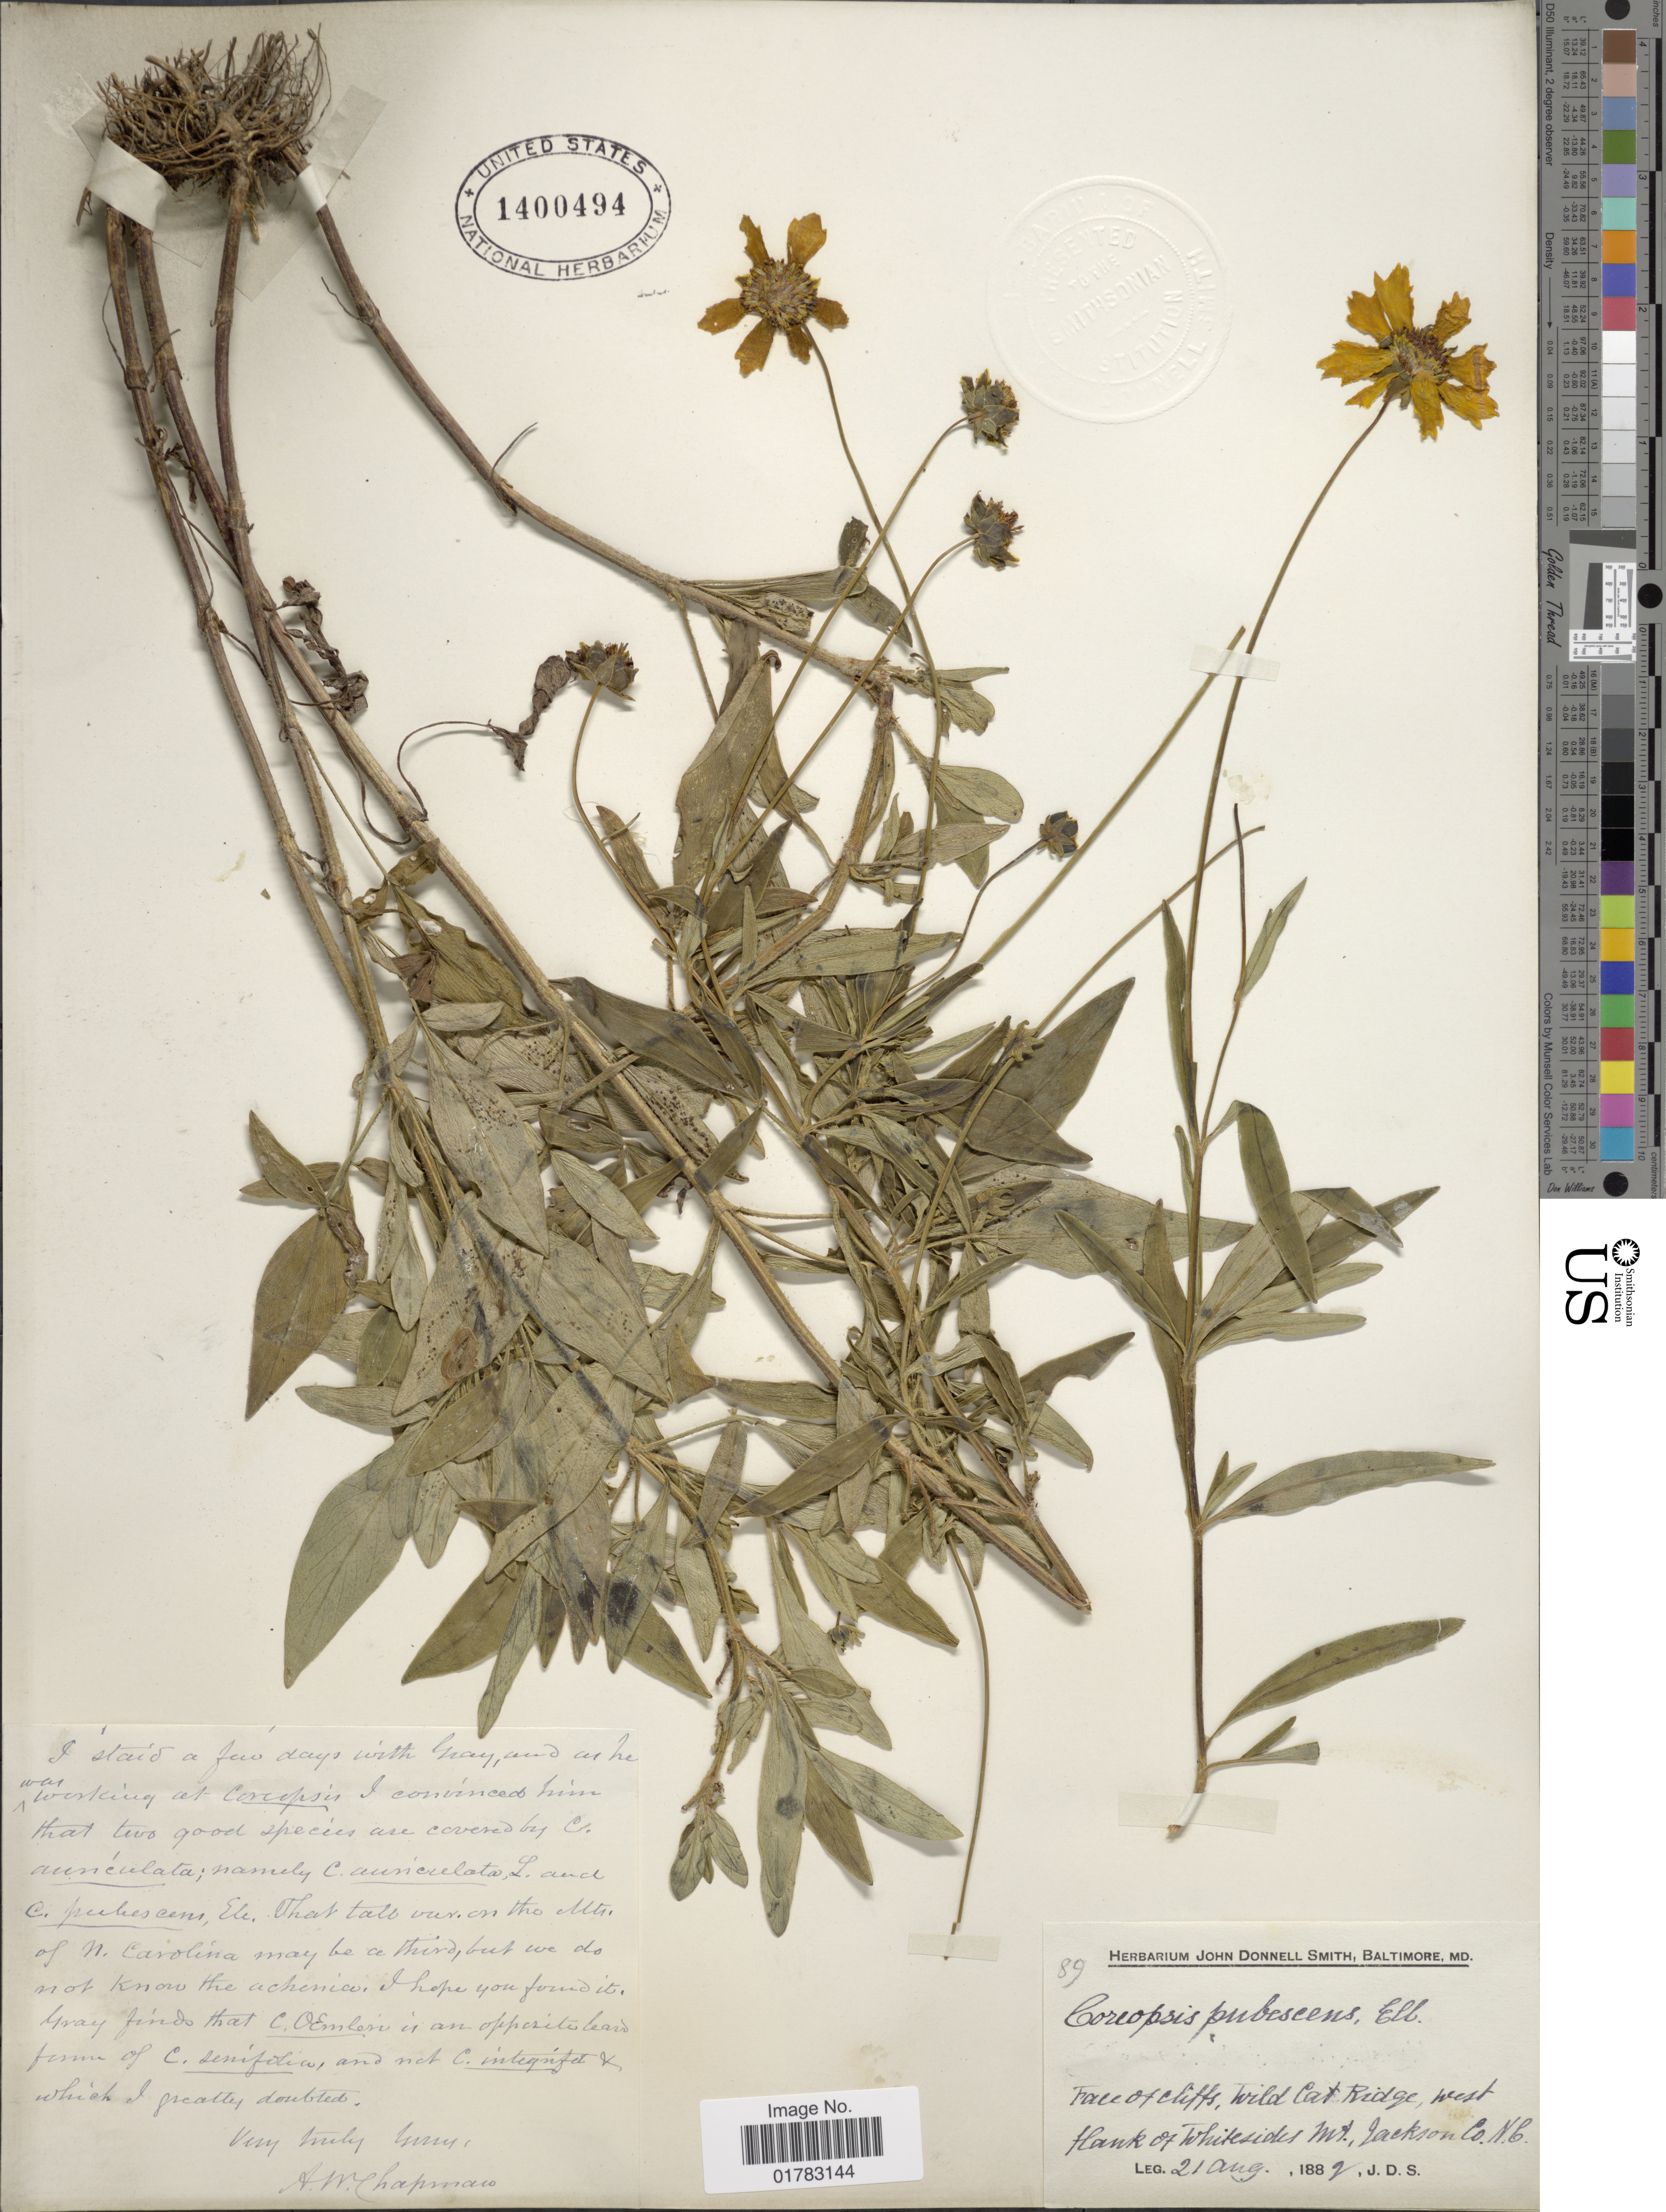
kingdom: Plantae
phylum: Tracheophyta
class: Magnoliopsida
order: Asterales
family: Asteraceae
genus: Coreopsis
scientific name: Coreopsis pubescens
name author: Elliott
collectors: J. Donnell Smith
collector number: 89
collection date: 1882-08-21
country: United States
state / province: North Carolina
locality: Face of cliffs, wild Cat Ridge, west flank of Whitesides Mt., Jackson Co.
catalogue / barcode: US 1400494